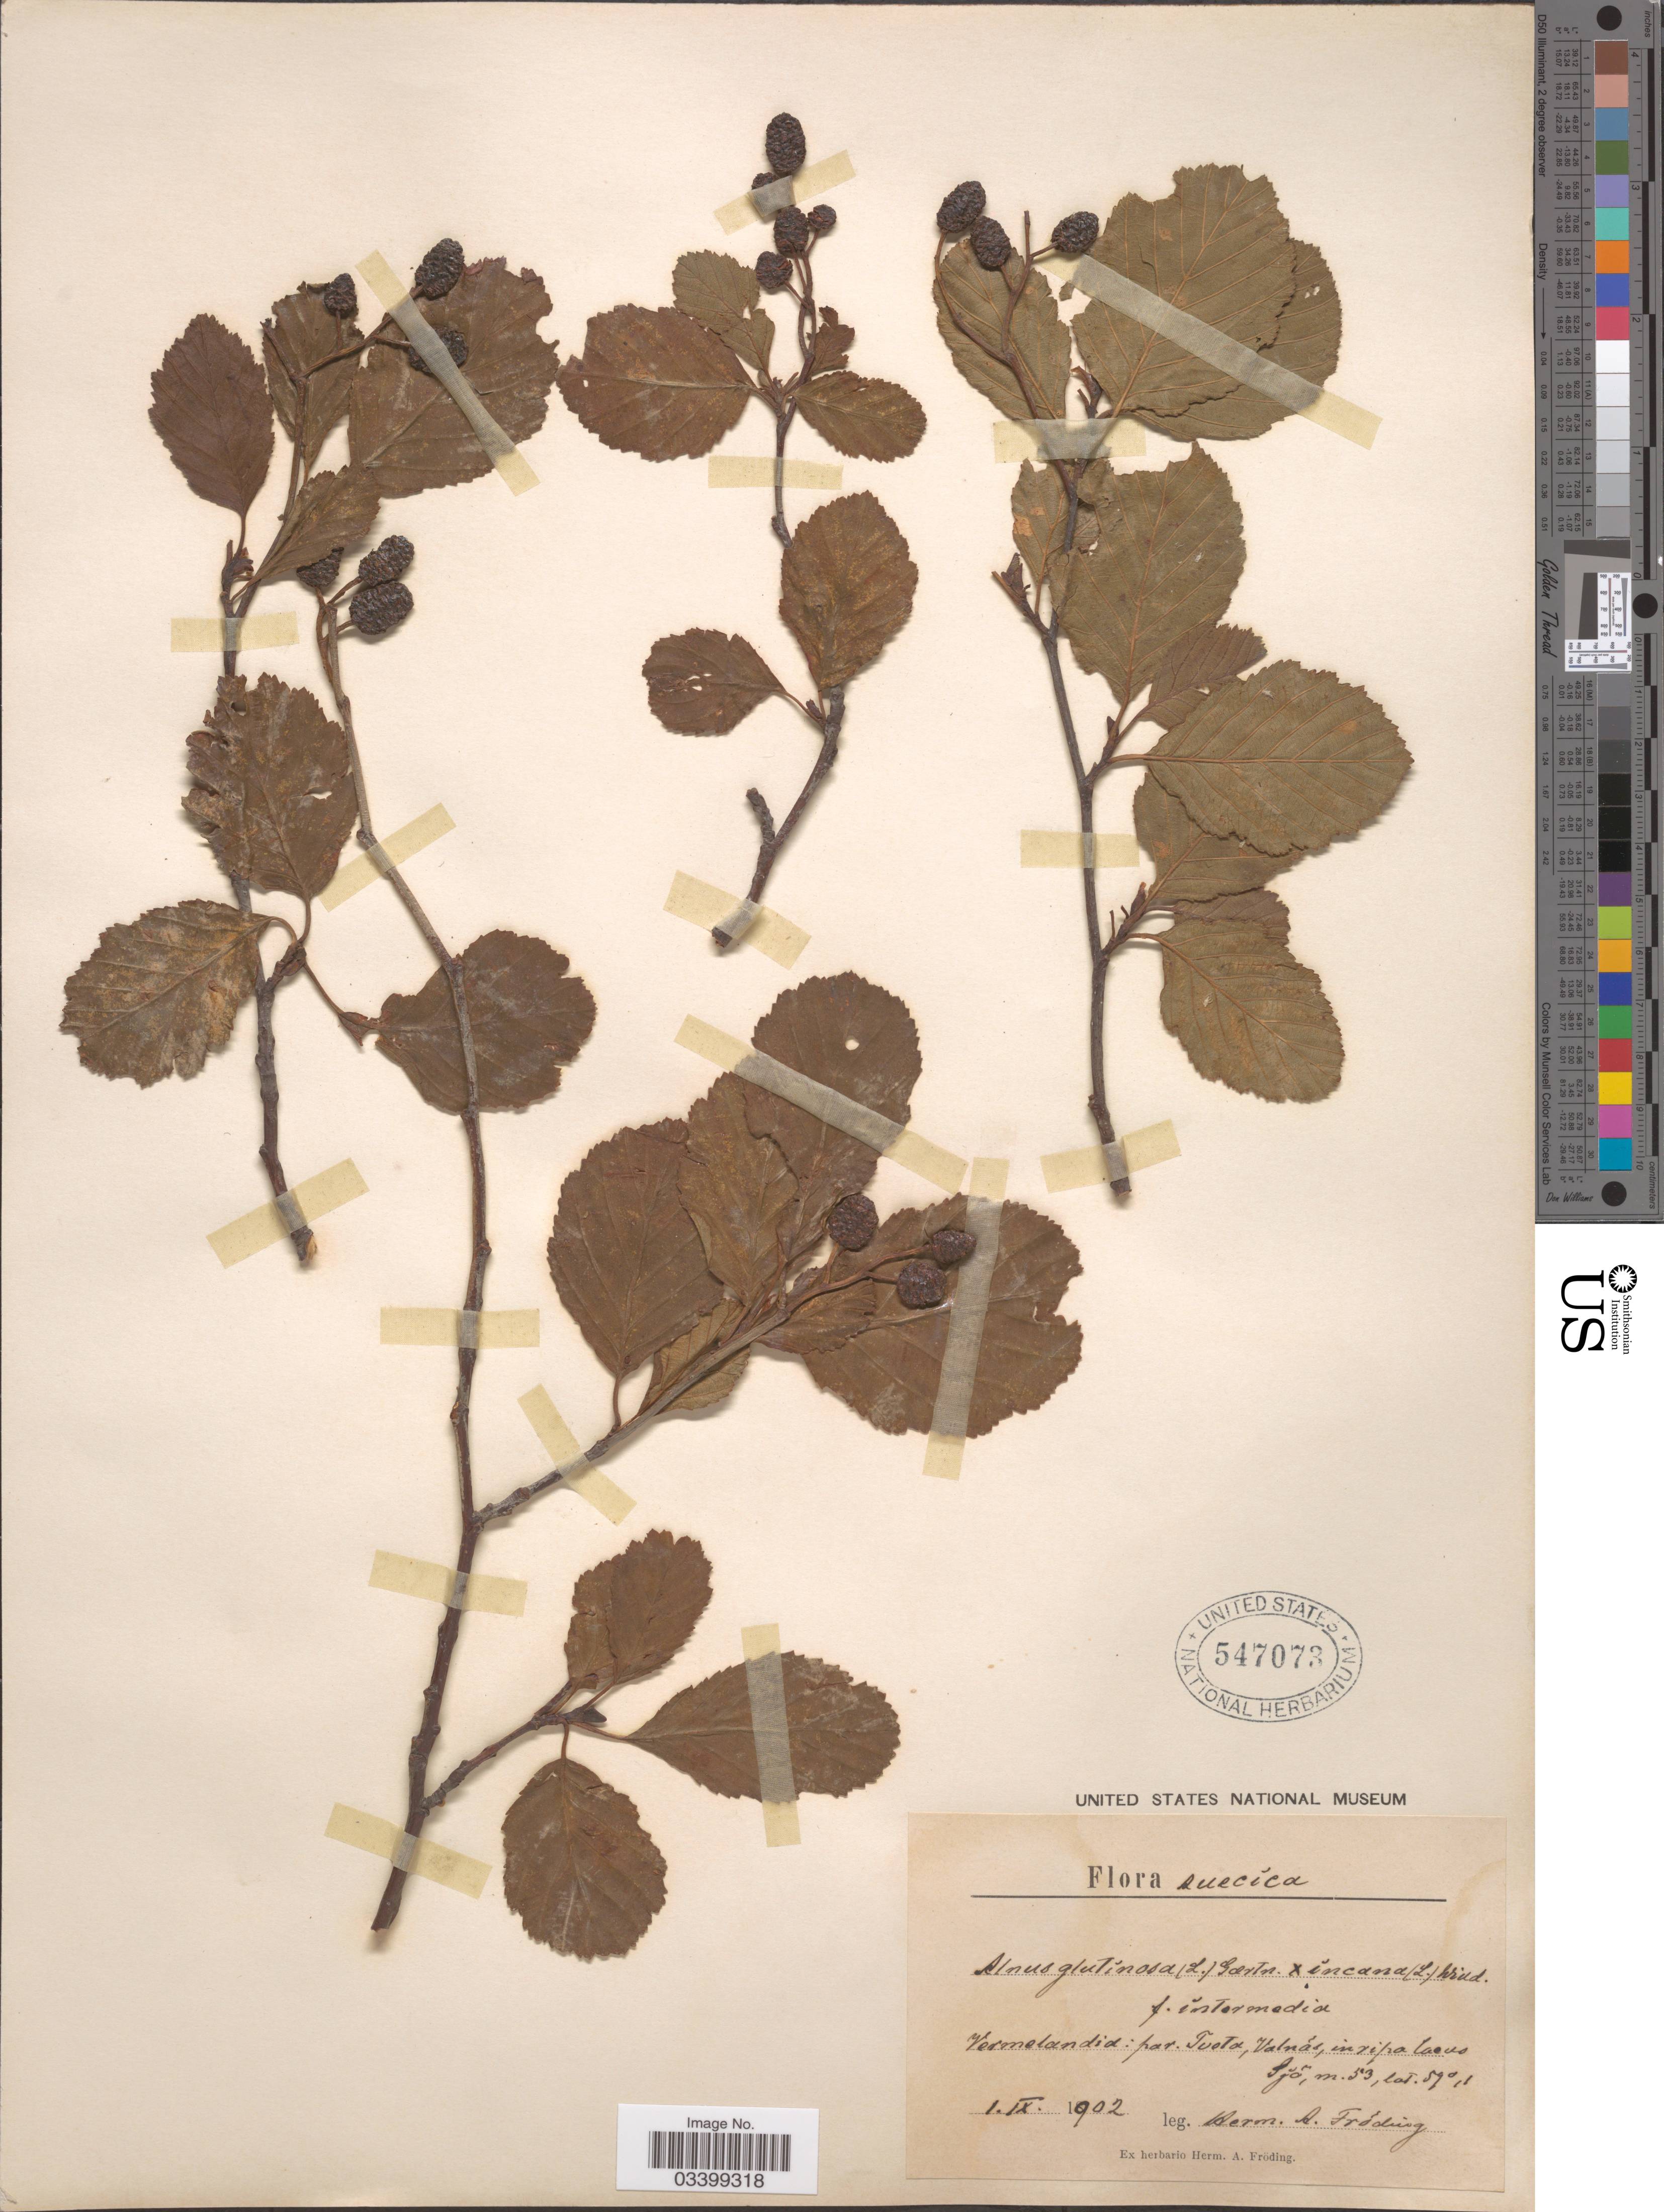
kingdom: Plantae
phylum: Tracheophyta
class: Magnoliopsida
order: Fagales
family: Betulaceae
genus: Alnus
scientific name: Alnus glutinosa subsp. glutinosa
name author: (L.) Gaertn.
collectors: H. Froding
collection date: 1902-09-01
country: Sweden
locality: Suecica. Vermelandia: par. Tveta, Valnäs, in ripa laes [interpreted] Sjõ [interpreted].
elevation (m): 53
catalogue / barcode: US 547073